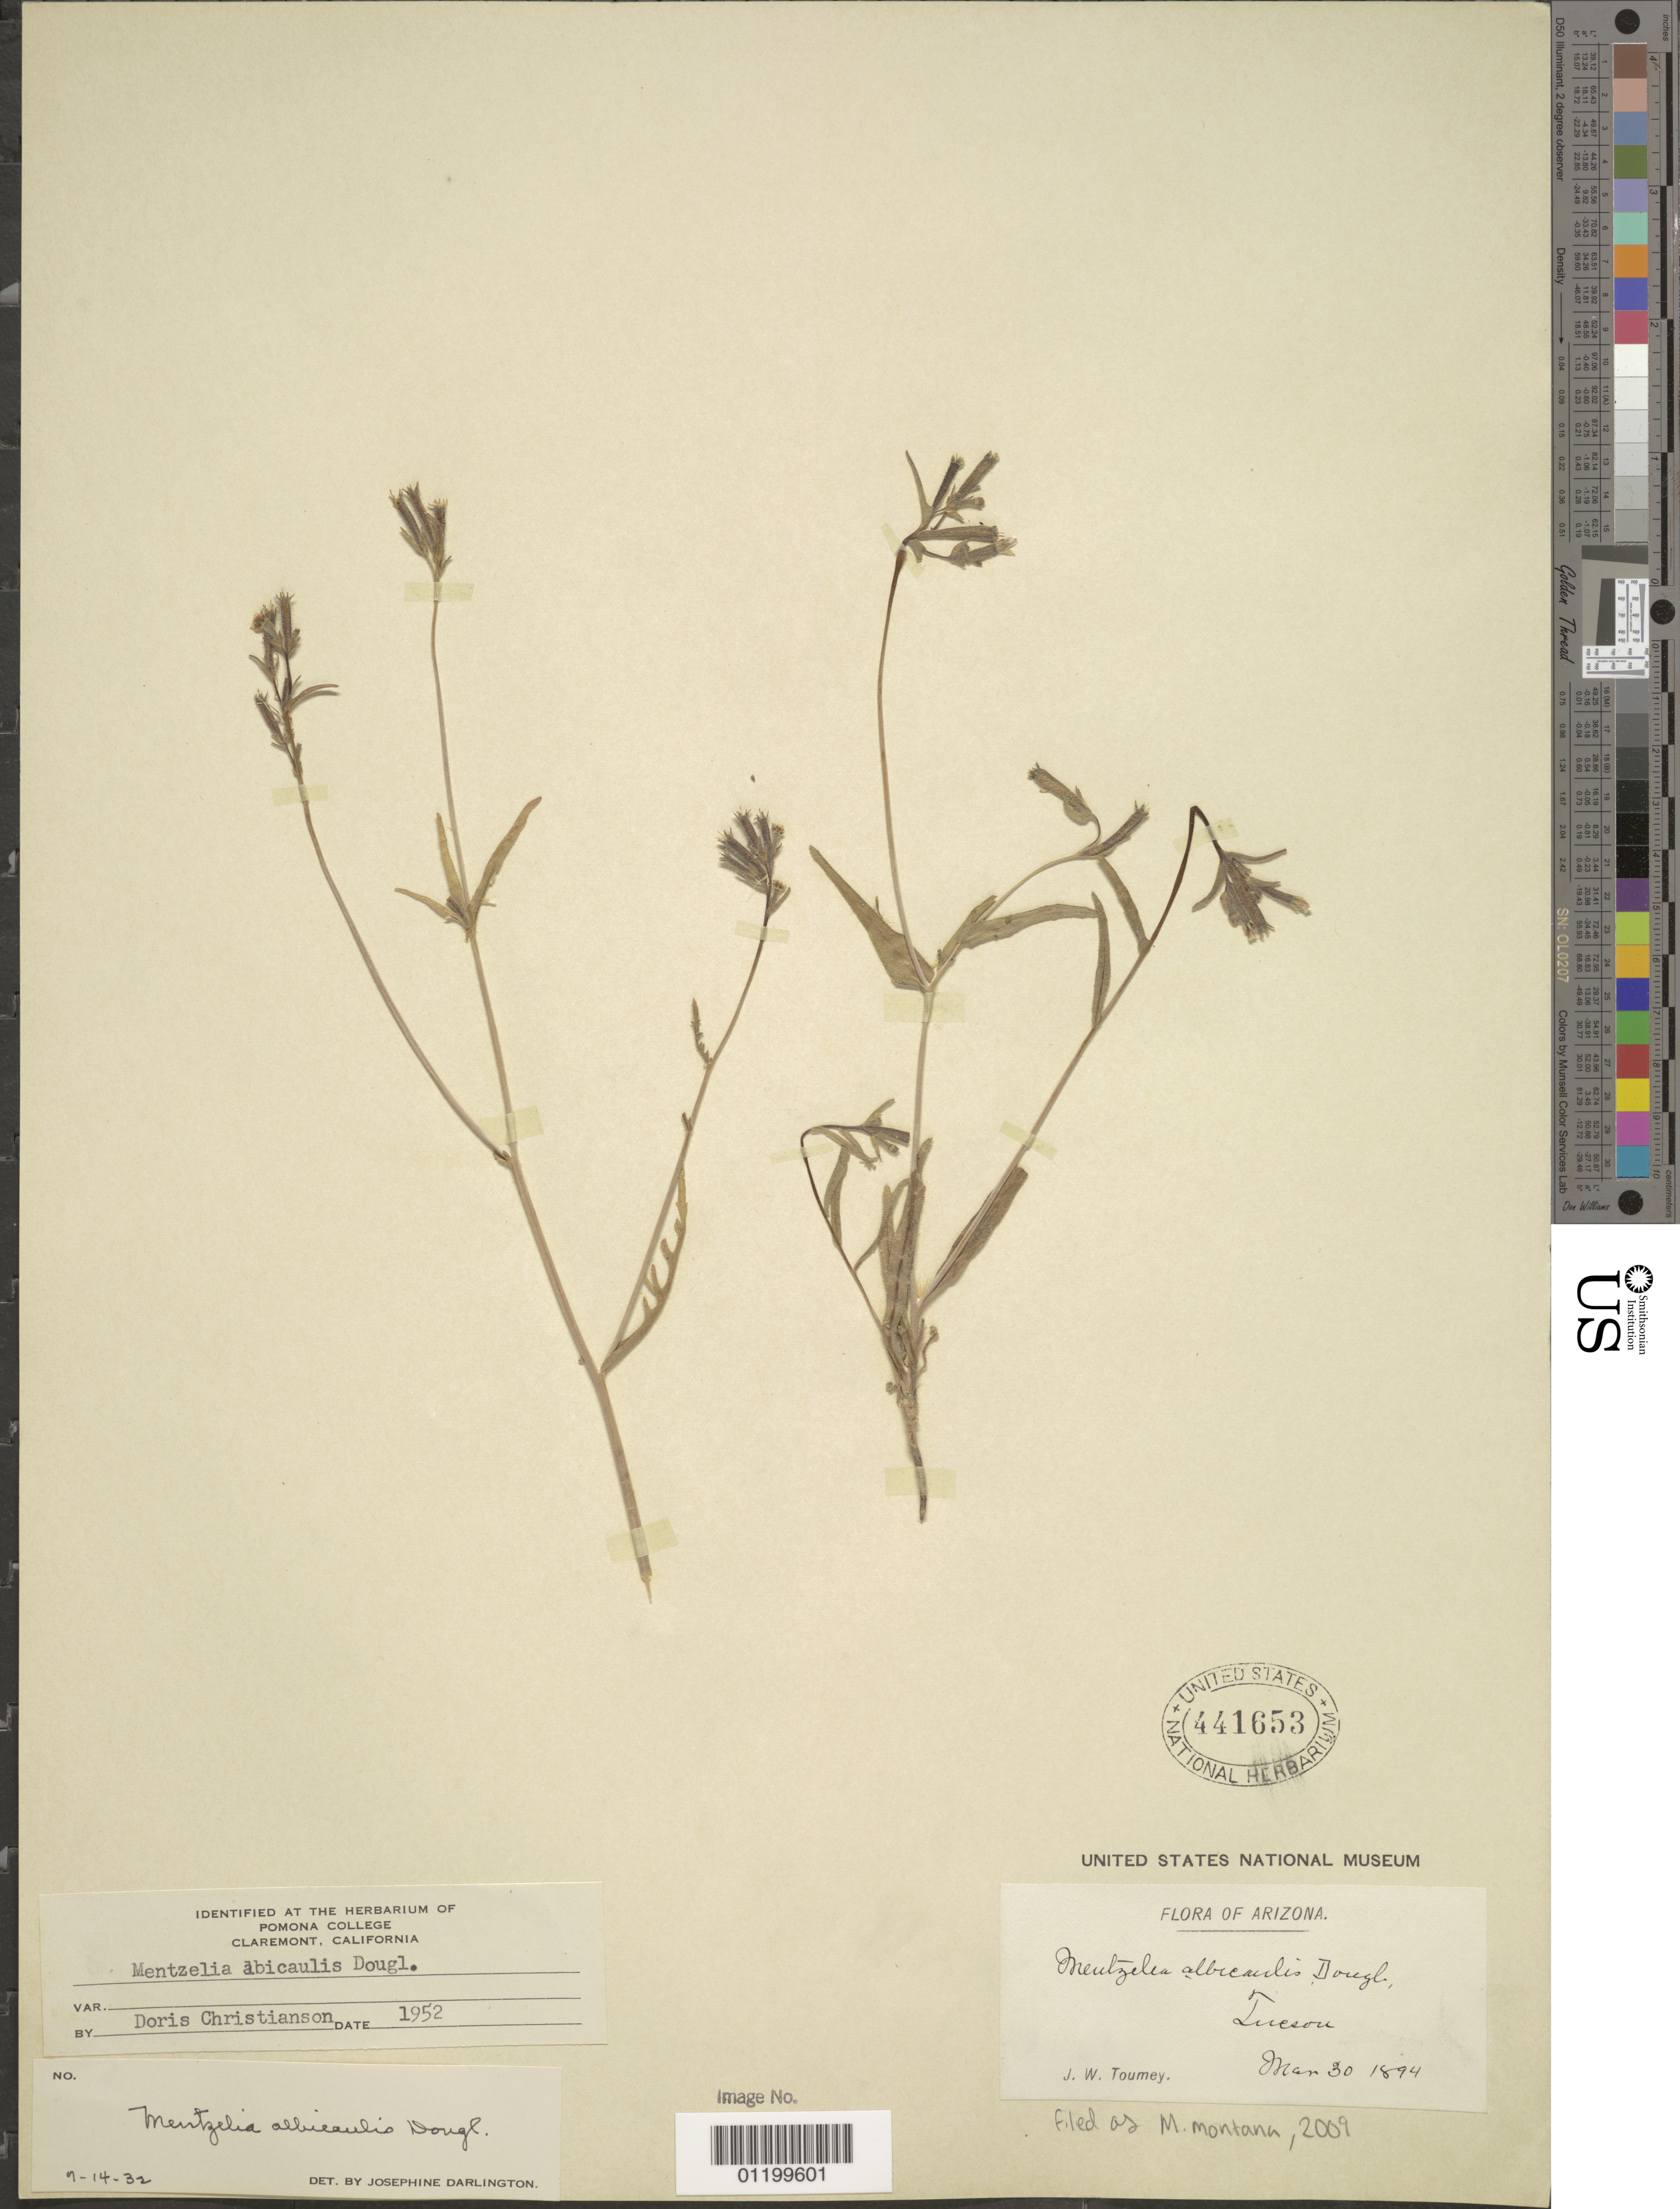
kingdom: Plantae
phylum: Tracheophyta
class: Magnoliopsida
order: Cornales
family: Loasaceae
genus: Mentzelia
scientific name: Mentzelia montana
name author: (Davidson) Davidson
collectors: J. W. Toumey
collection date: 1894-03-30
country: United States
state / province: Arizona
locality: Tucson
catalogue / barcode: US 441653